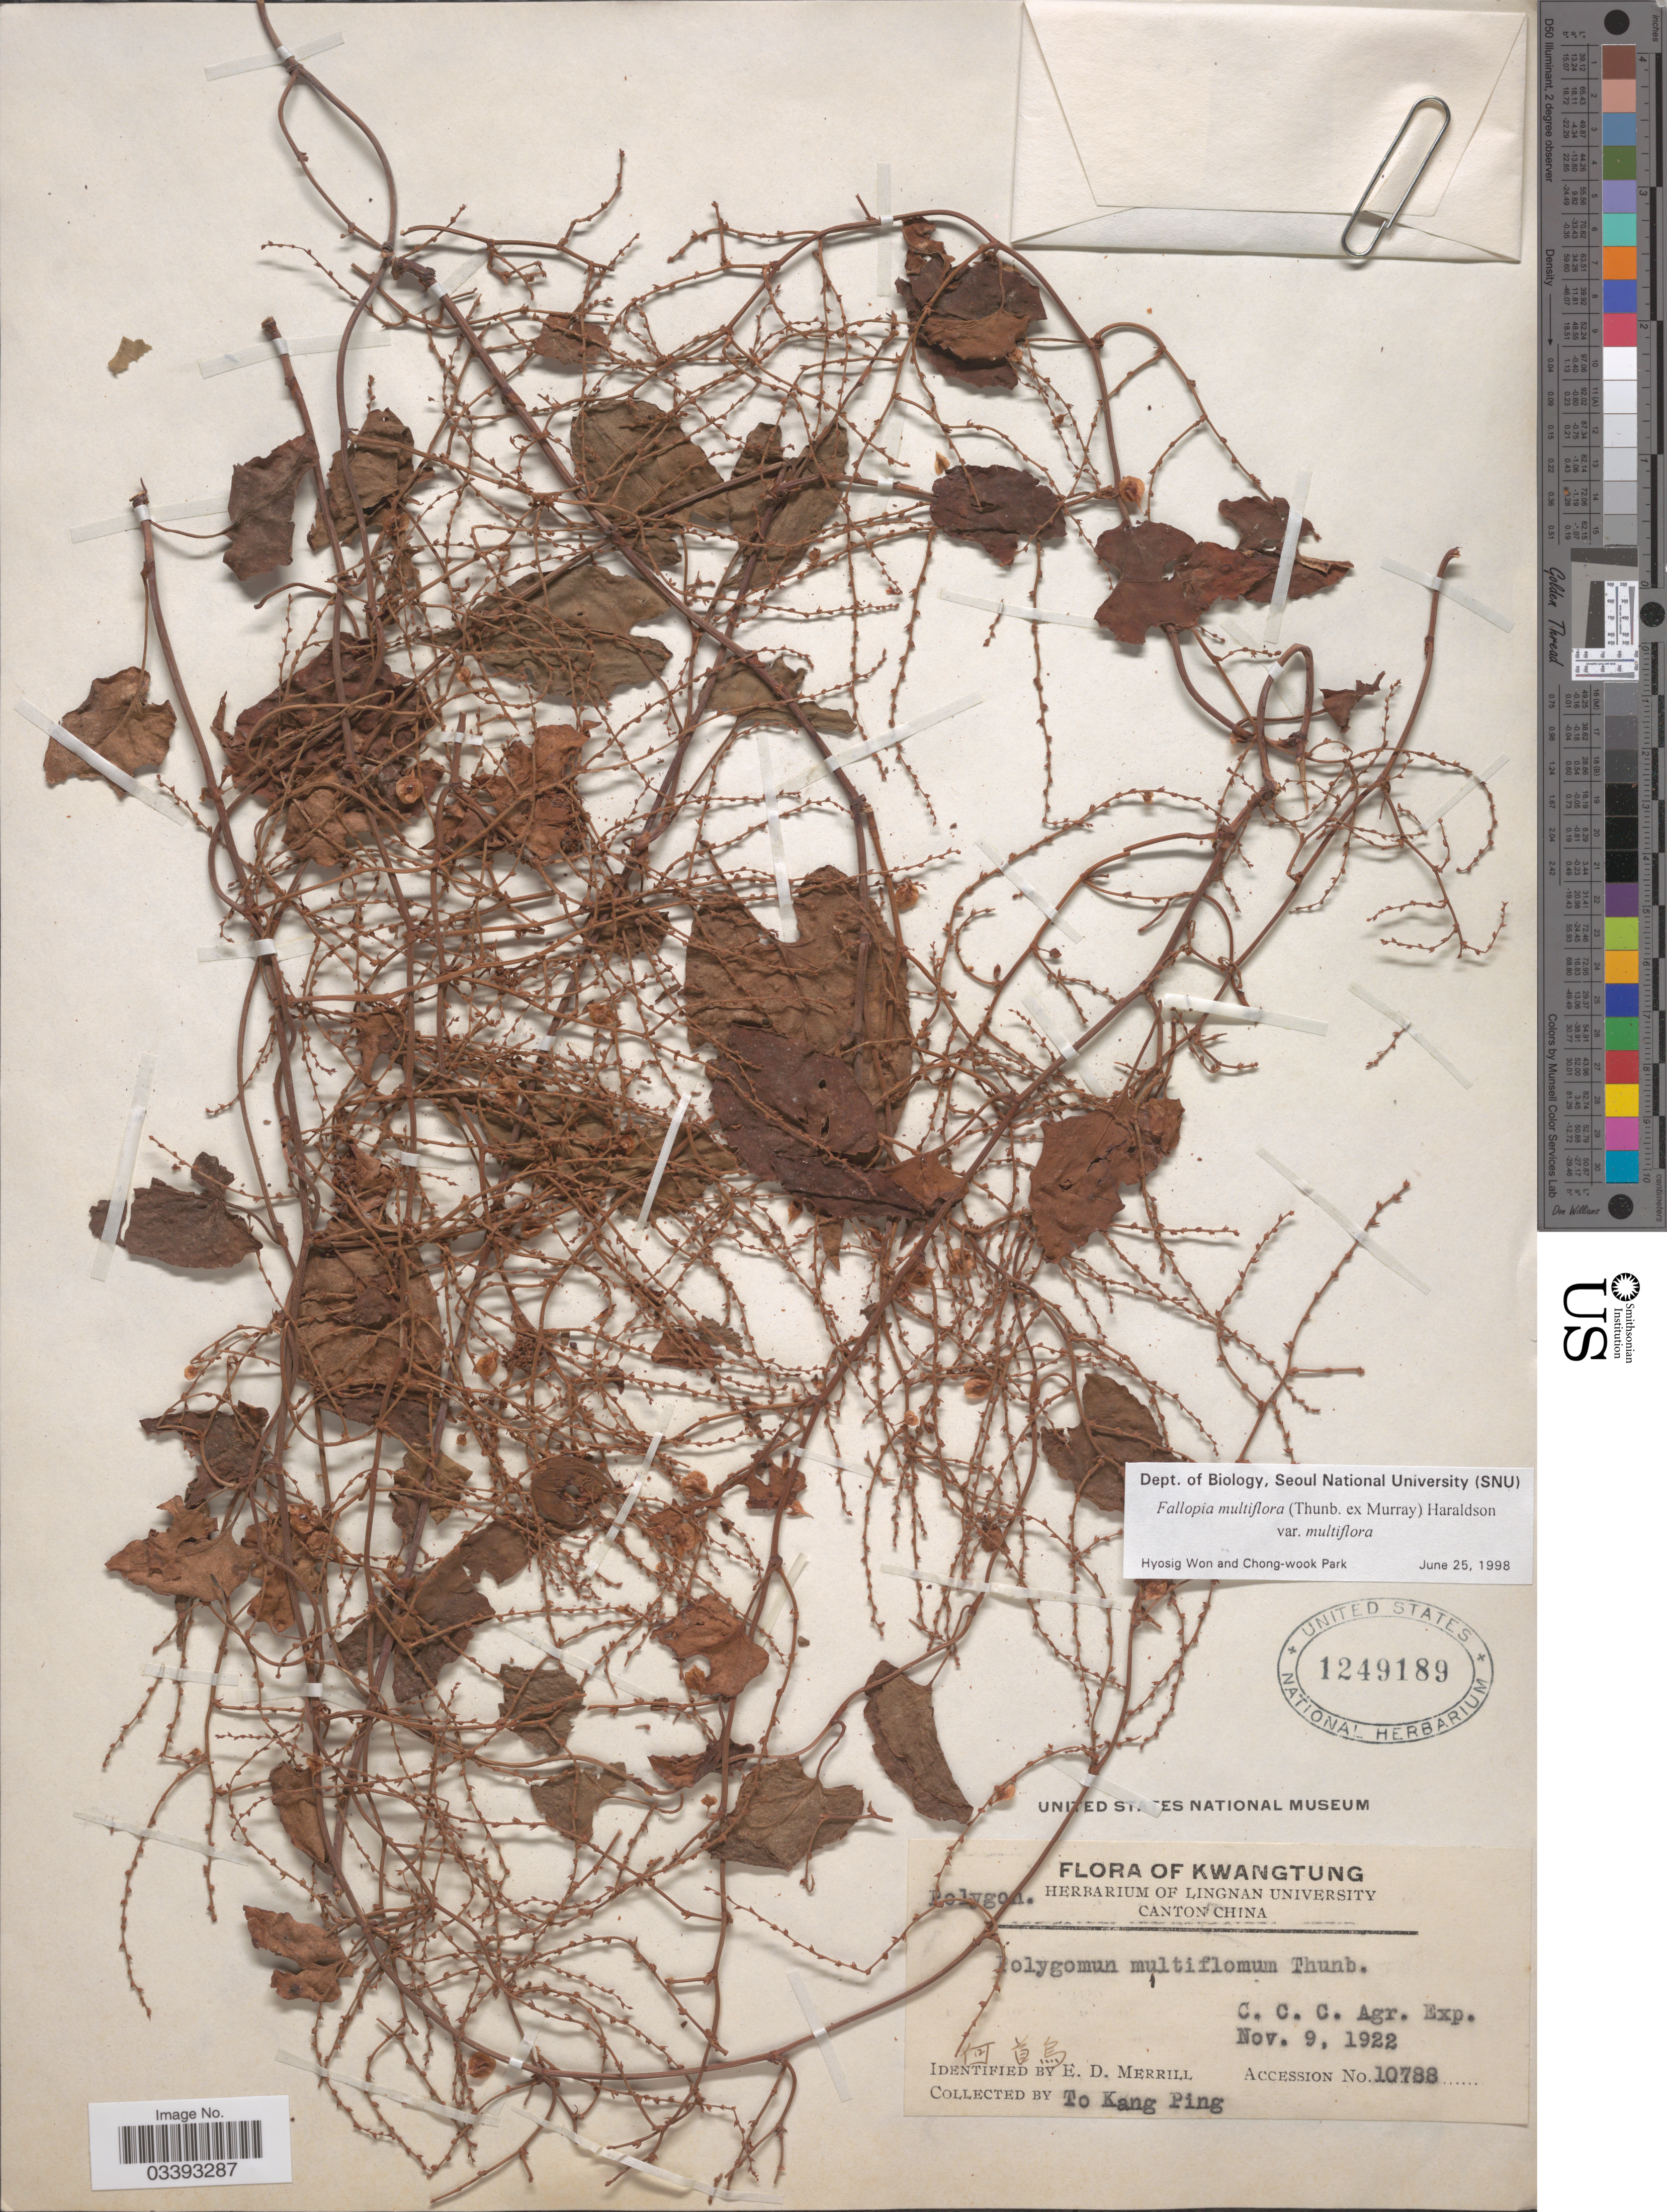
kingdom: Plantae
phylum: Tracheophyta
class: Magnoliopsida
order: Caryophyllales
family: Polygonaceae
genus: Fallopia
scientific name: Fallopia multiflora var. multiflora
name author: (Thunb. ex Murray) Haraldson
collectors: T. Ping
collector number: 10788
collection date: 1922-11-09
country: China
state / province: Guangdong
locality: Kwangtung. C.C.C. Agr. Exp.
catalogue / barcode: US 1249189